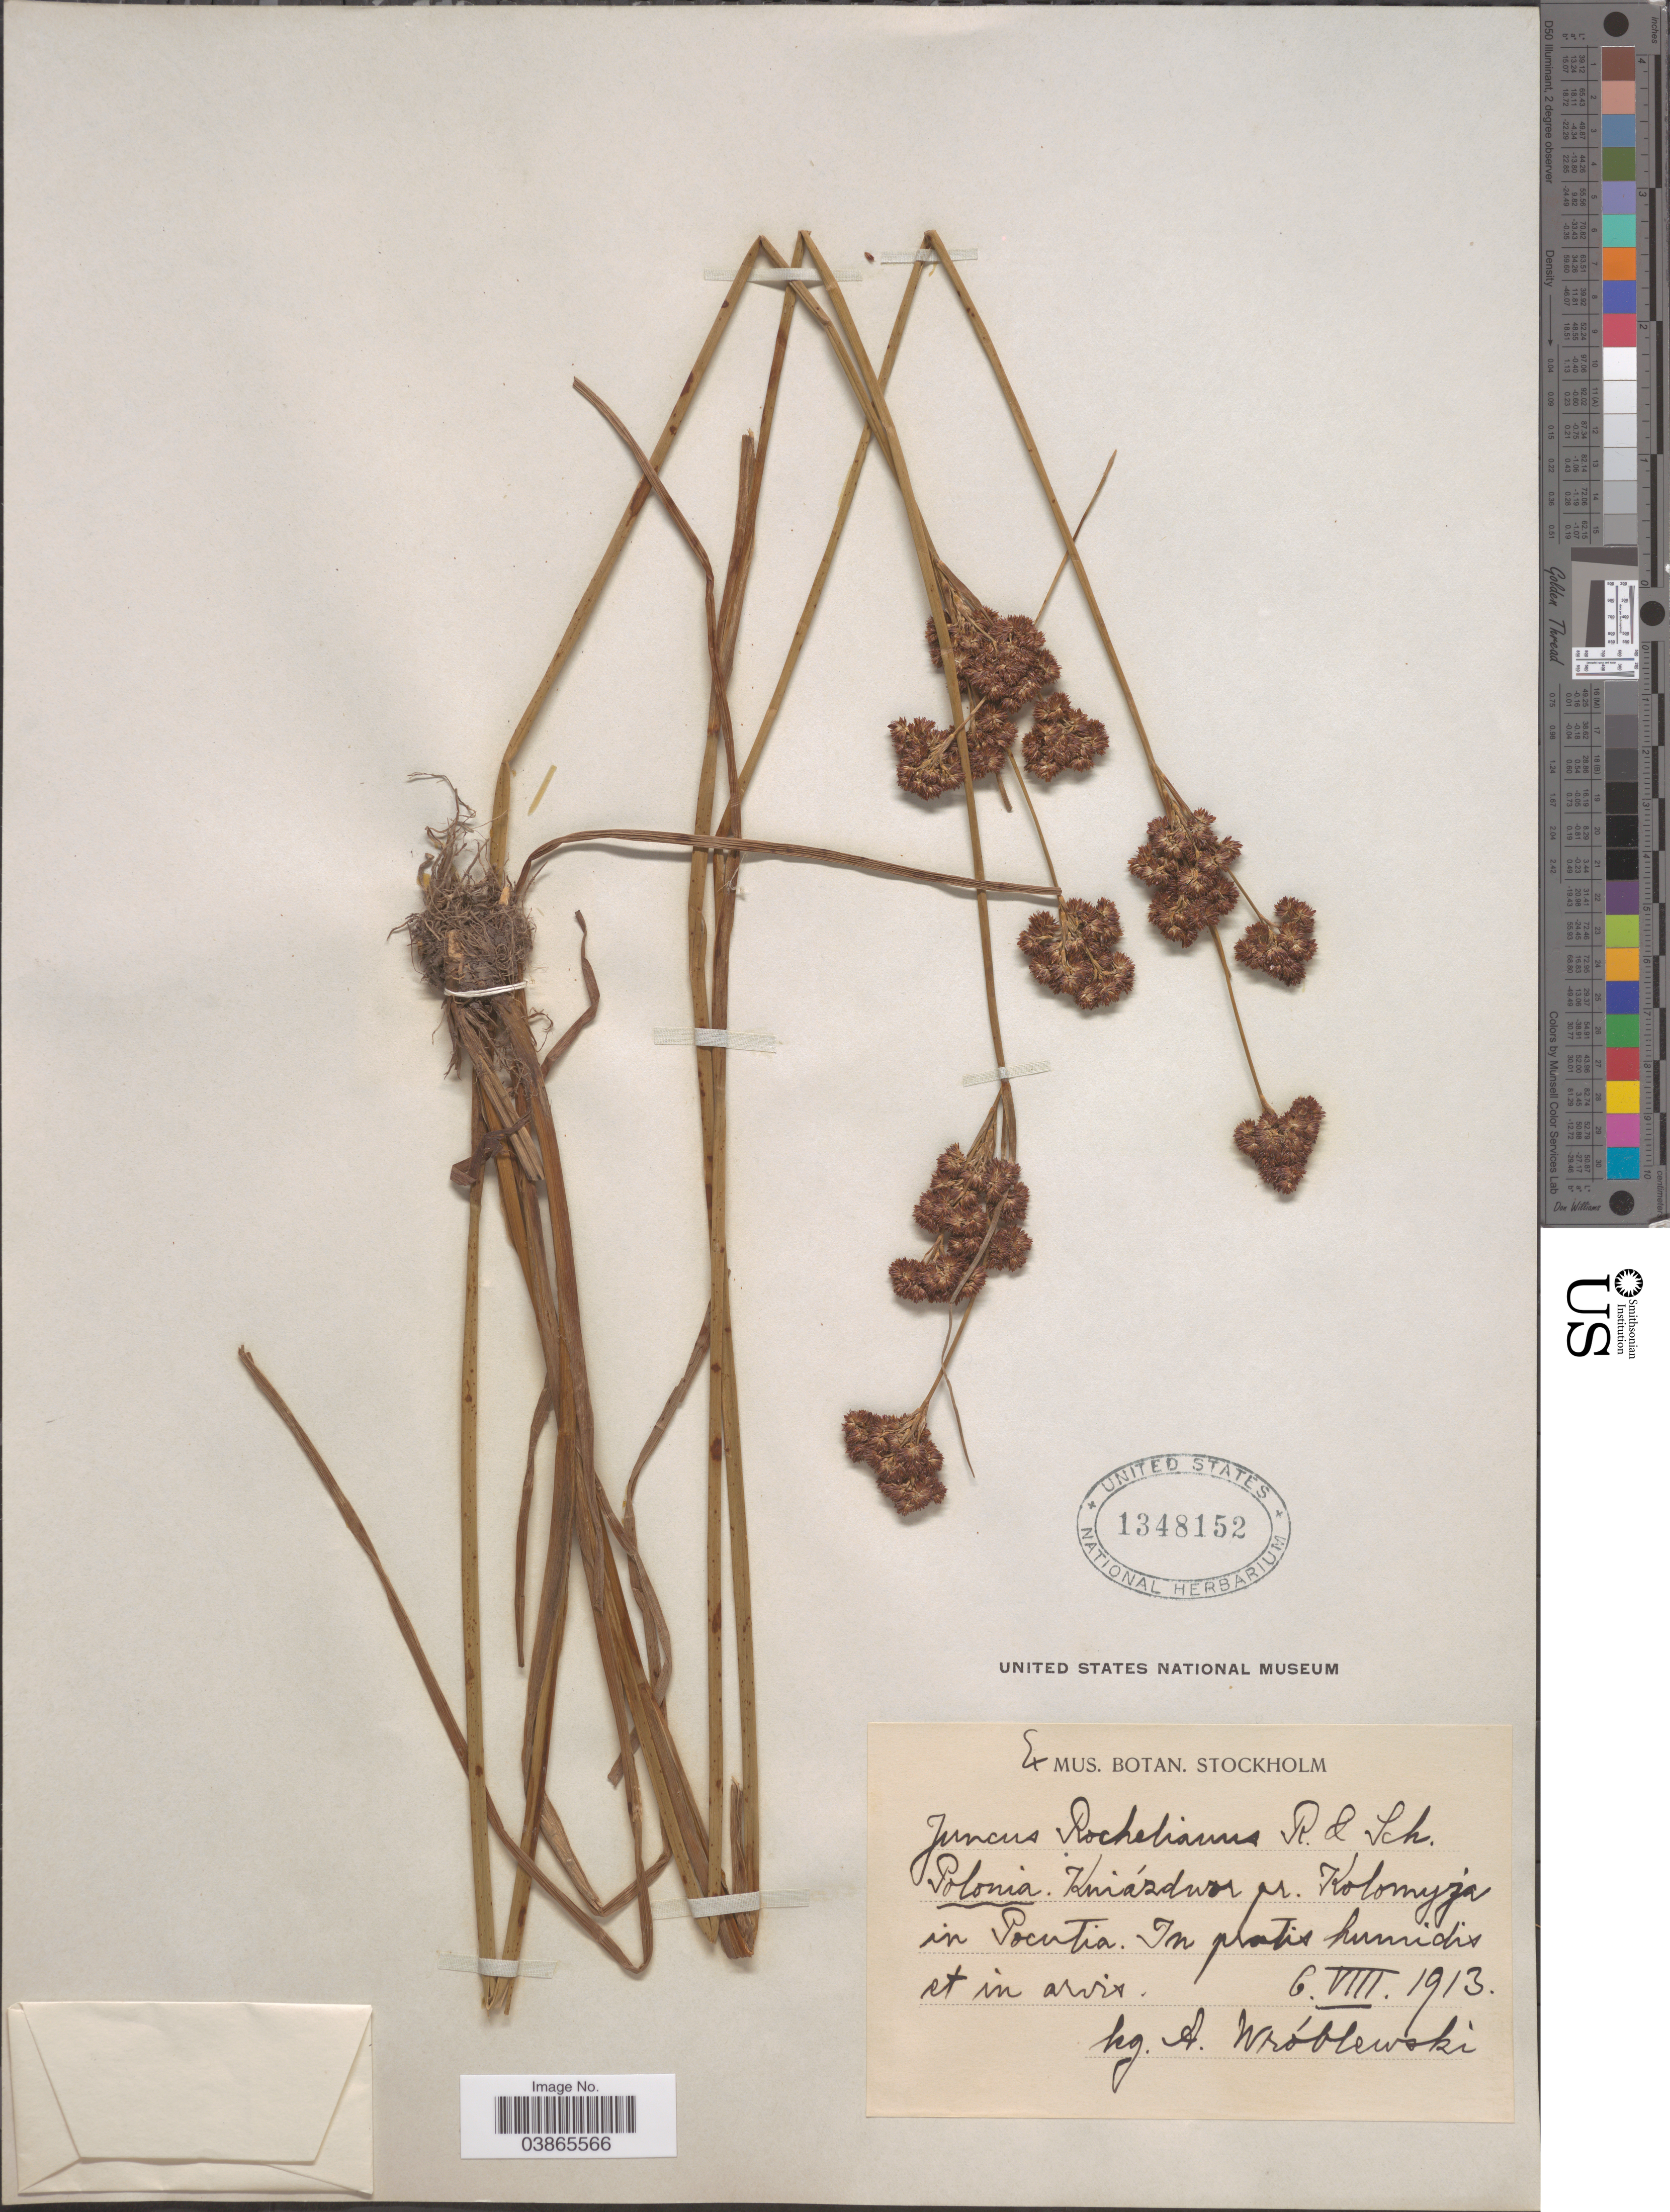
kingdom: Plantae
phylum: Tracheophyta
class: Liliopsida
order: Poales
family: Juncaceae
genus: Juncus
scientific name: Juncus rochelianus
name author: Schult. & Schult. f.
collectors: A. Wróblewski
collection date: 1913-08-06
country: Poland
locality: Polonia. Kniázdwor pr. Kolomyja in Pocutia. In pratis humidis et in arvis.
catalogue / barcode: US 1348152